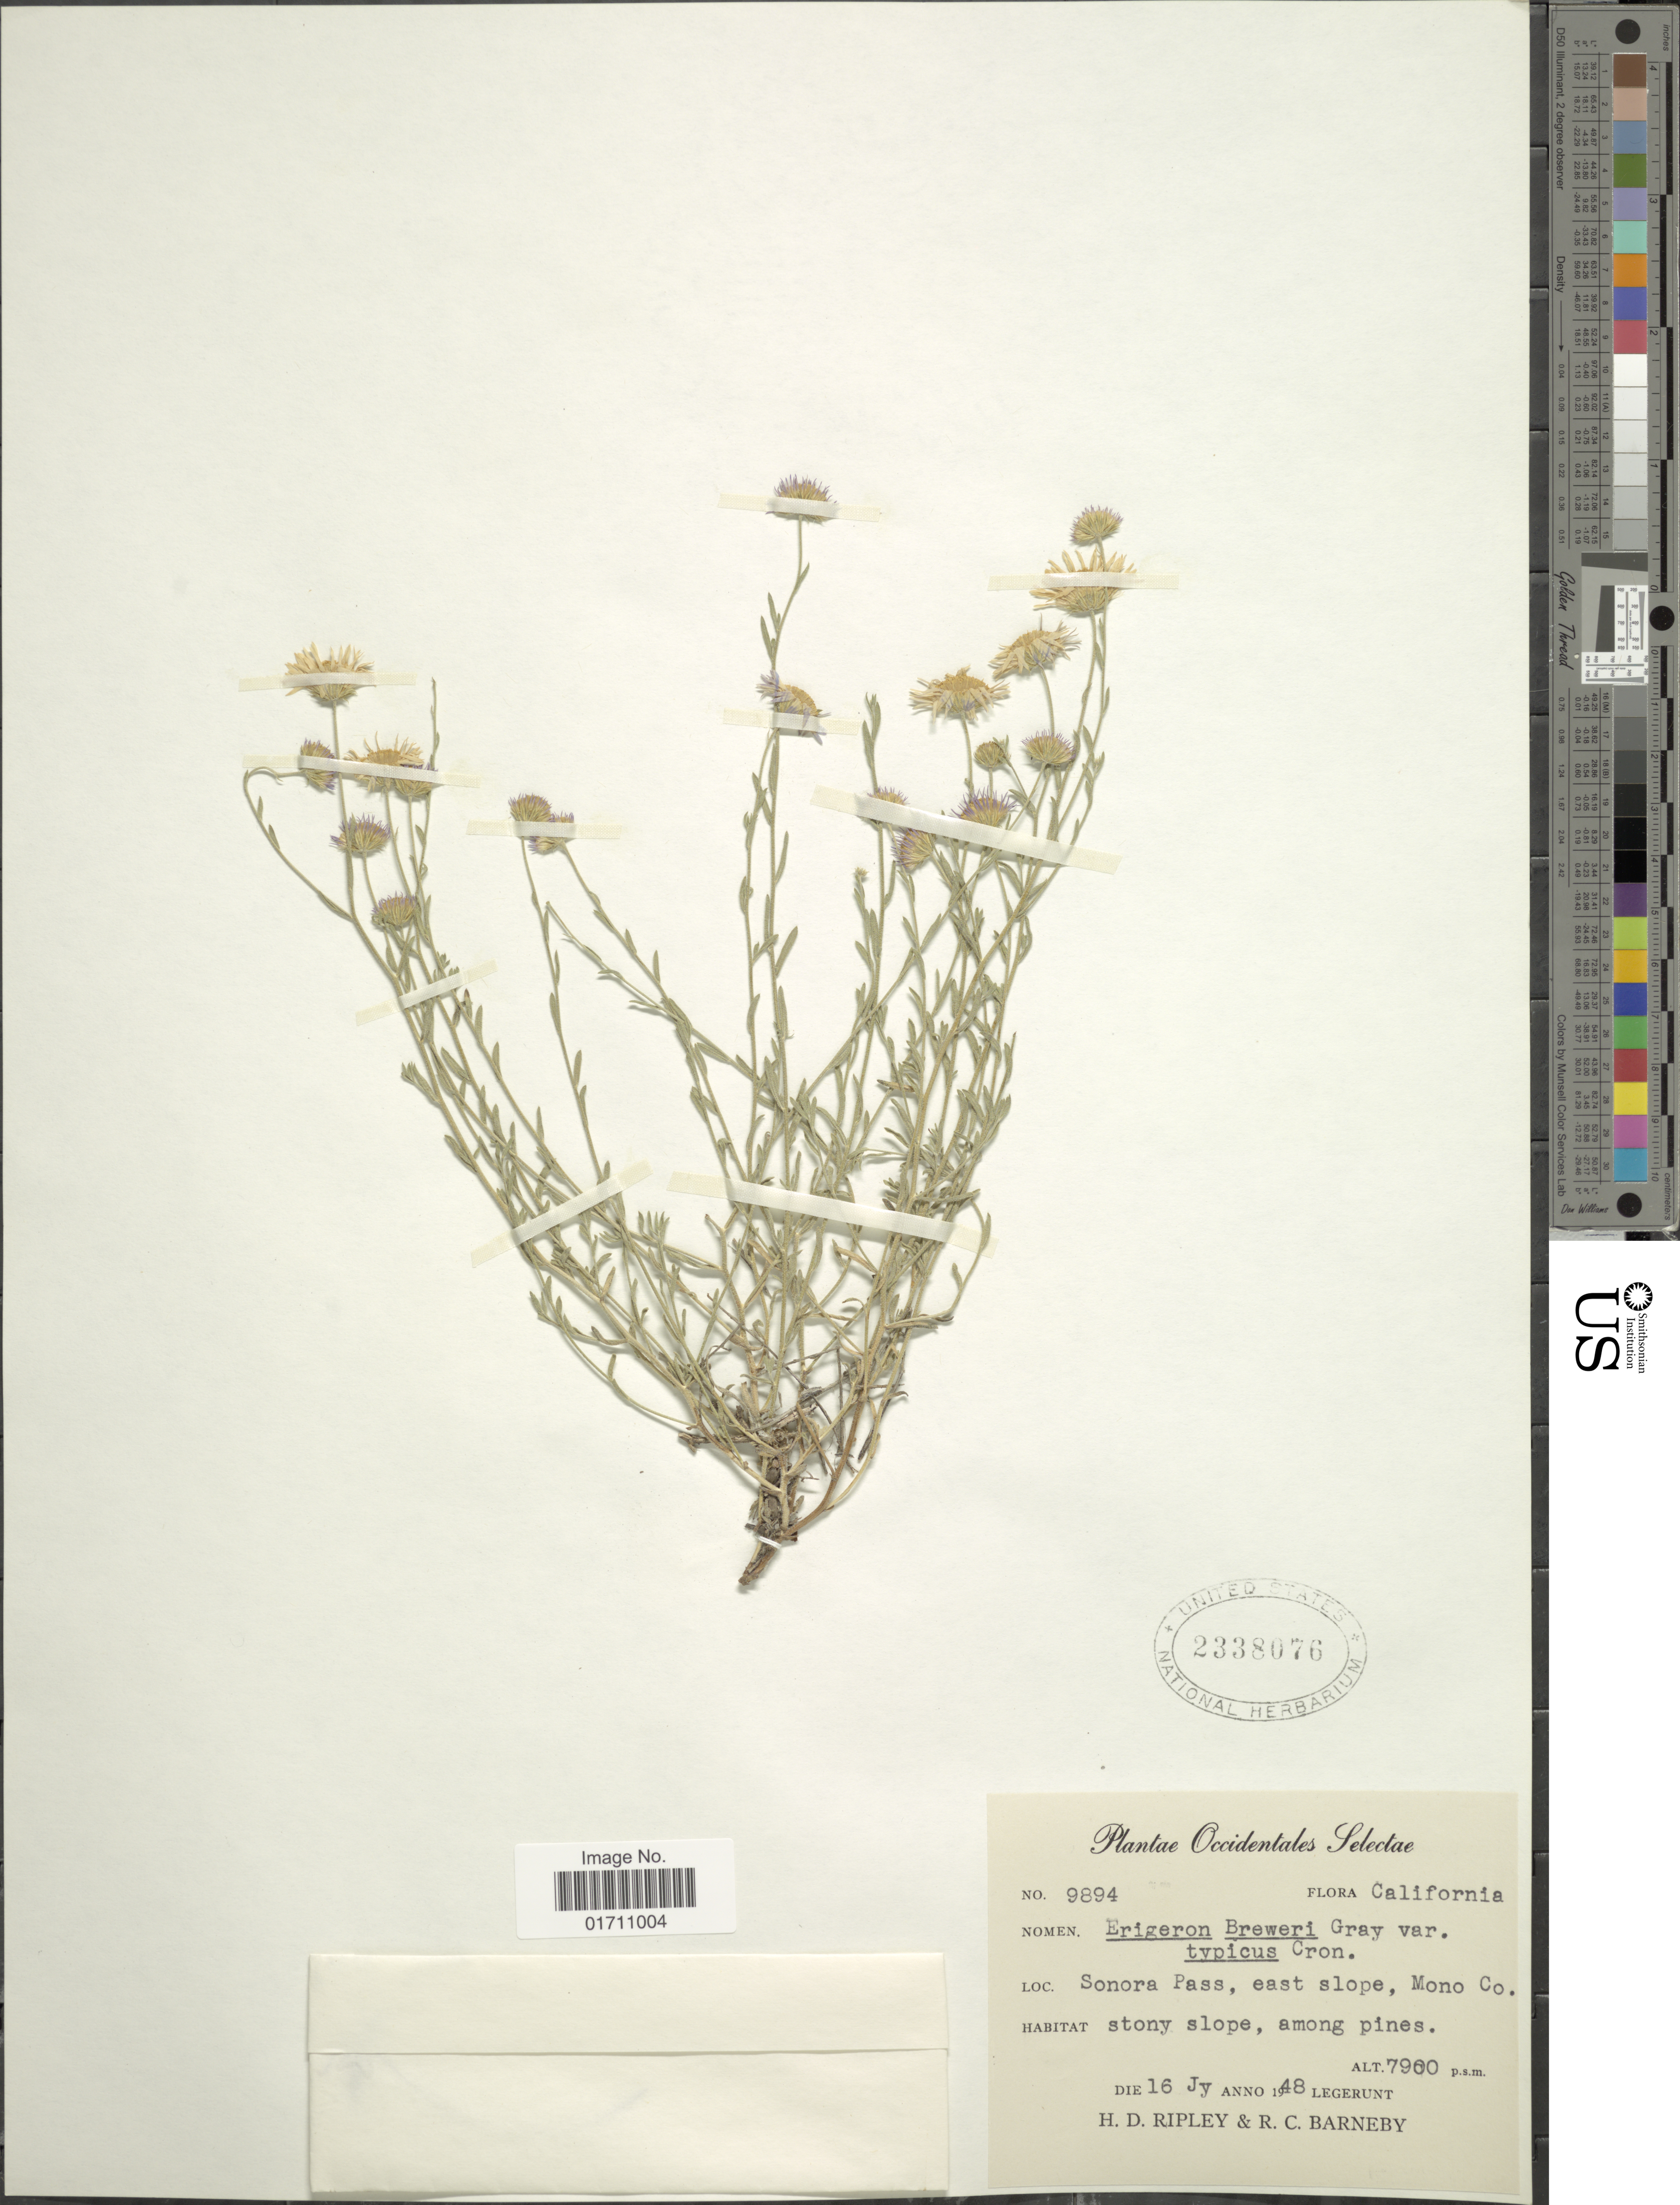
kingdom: Plantae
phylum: Tracheophyta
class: Magnoliopsida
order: Asterales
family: Asteraceae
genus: Erigeron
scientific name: Erigeron breweri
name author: A. Gray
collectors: H. Ripley & R. C. Barneby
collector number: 9894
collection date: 1948-07-16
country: United States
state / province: California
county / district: Mono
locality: Occidentales Selectae, Sonora Pass, east slope, Mono Co. stony slope, among pines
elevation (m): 7900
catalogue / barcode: US 2338076